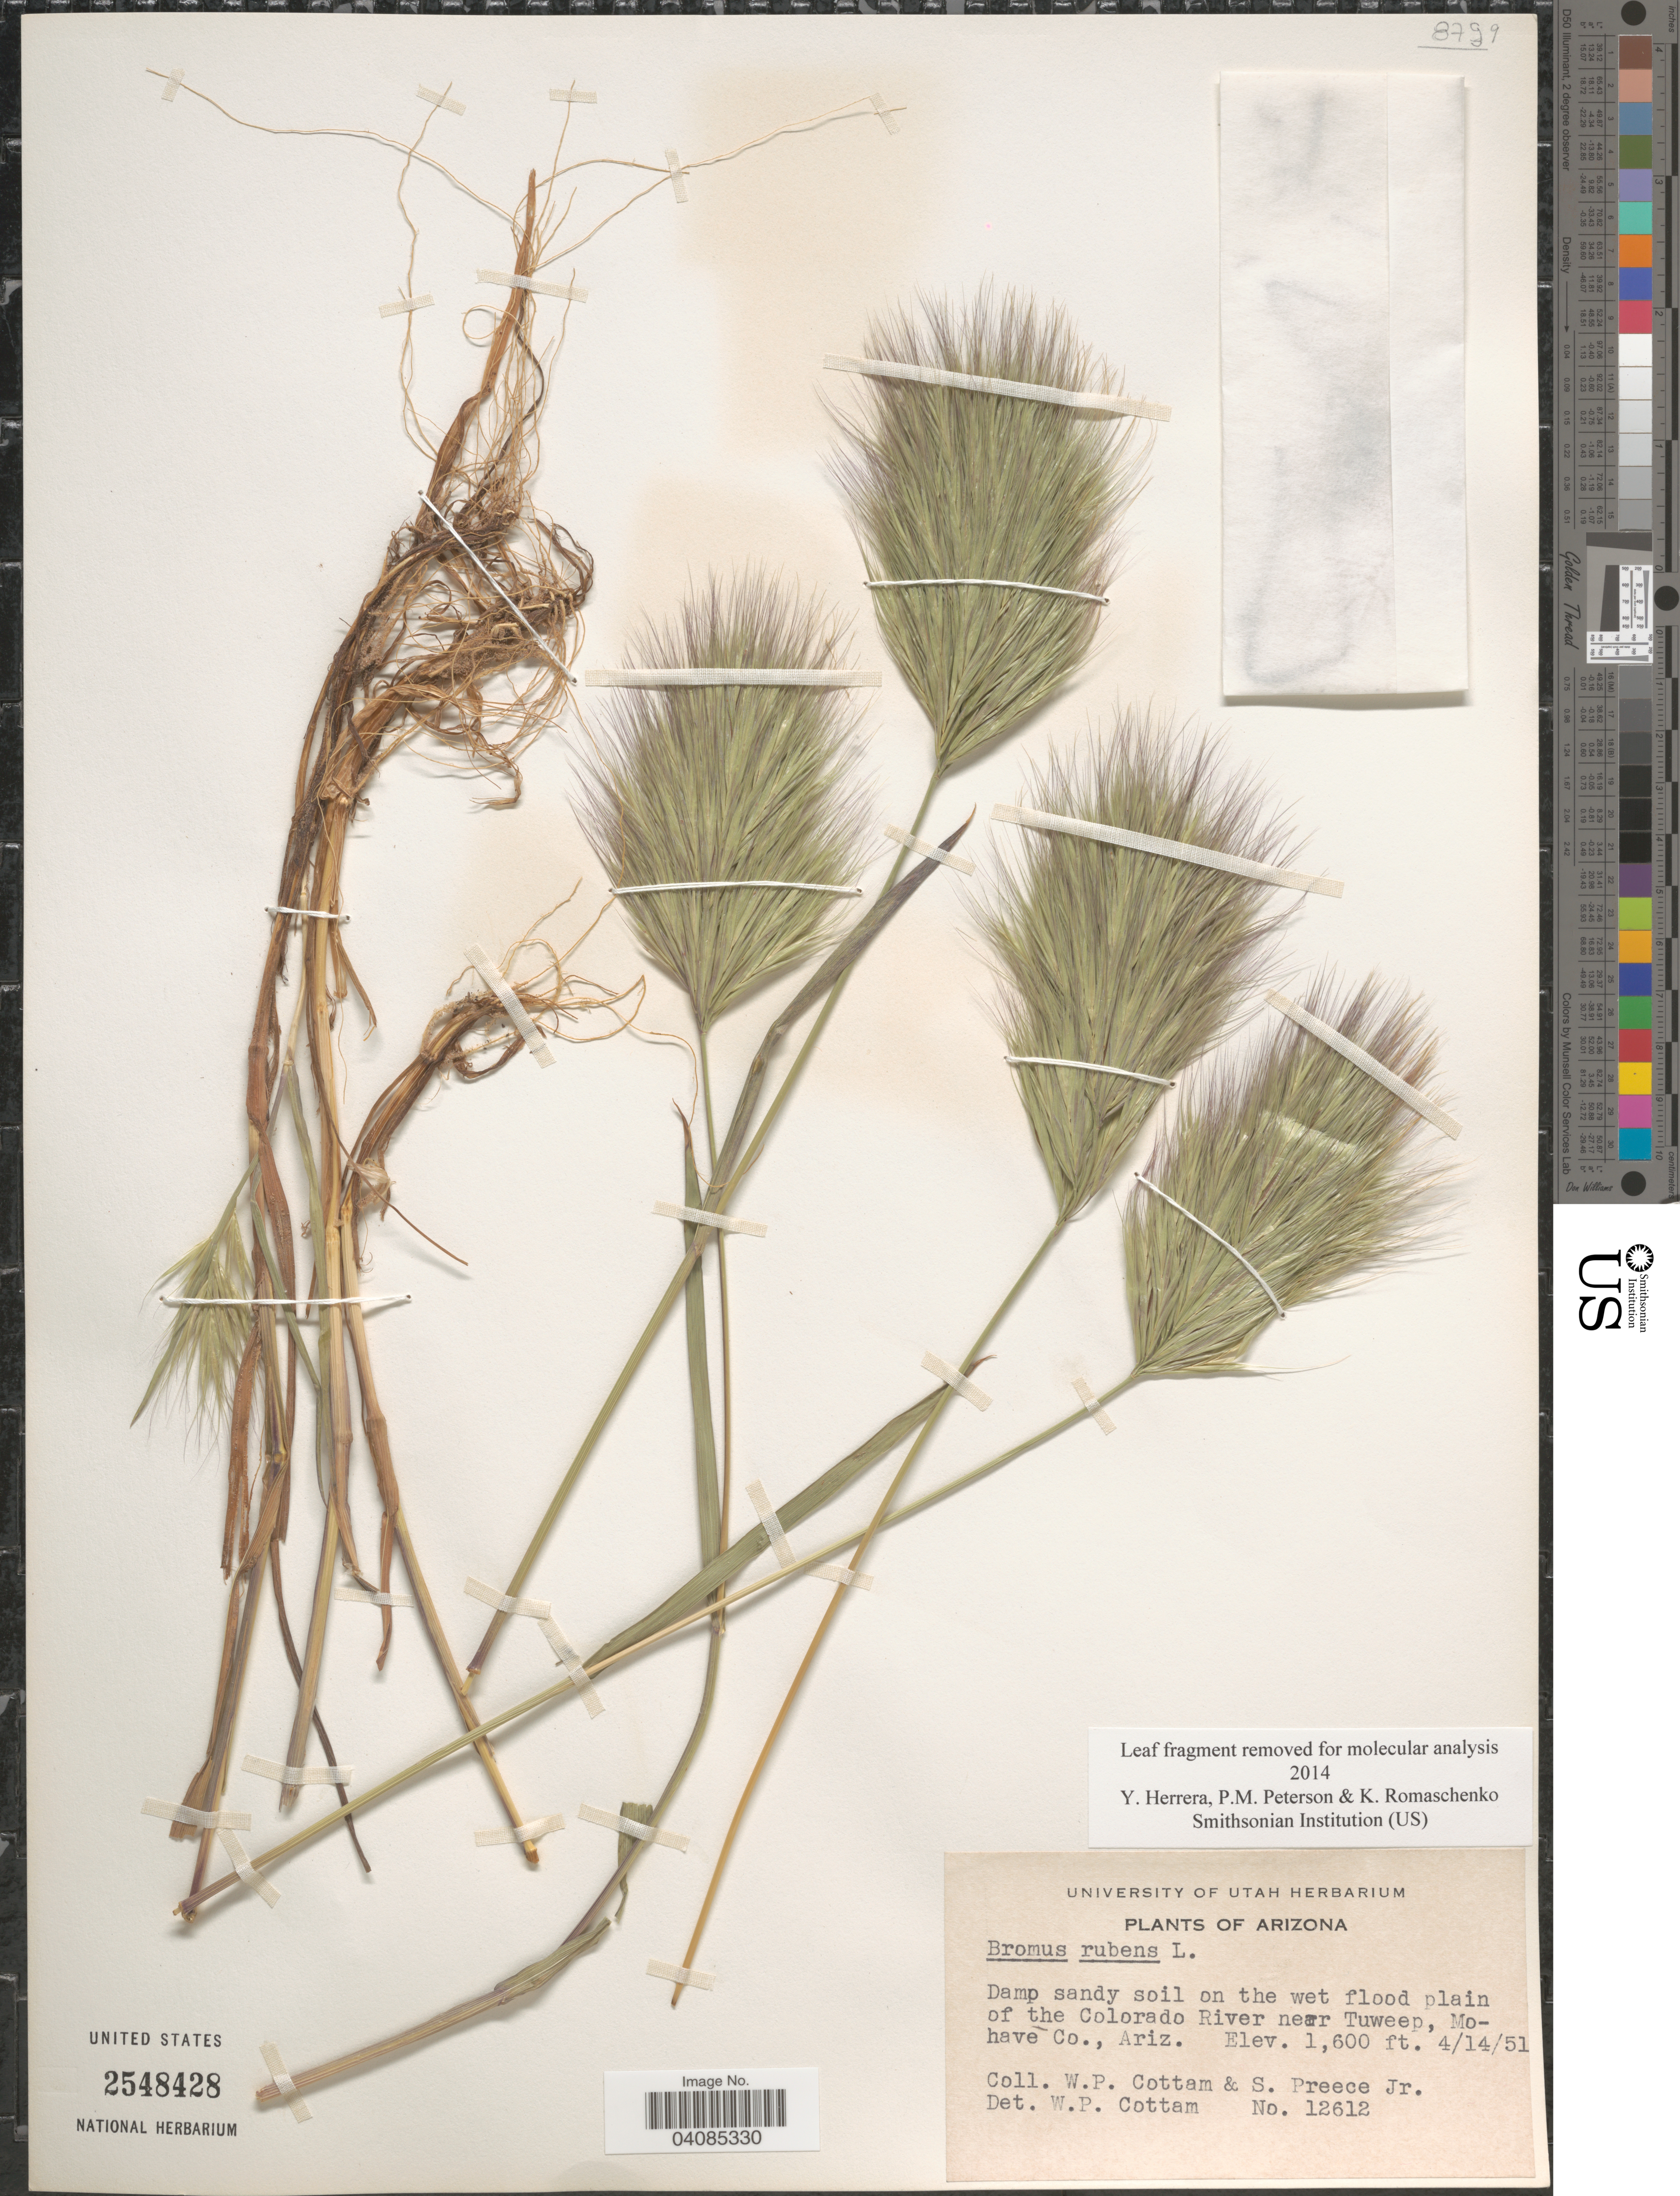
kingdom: Plantae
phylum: Tracheophyta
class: Liliopsida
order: Poales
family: Poaceae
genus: Bromus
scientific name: Bromus rubens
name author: L.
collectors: W. Cottam & S. J. Preece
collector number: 12612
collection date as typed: Transcribed d/m/y: 14/4/51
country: United States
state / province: Arizona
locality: Damp sandy soil on the wet flood plain of the Colorado River near Tuweep, Mohave Co.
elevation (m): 488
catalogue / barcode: US 2548428